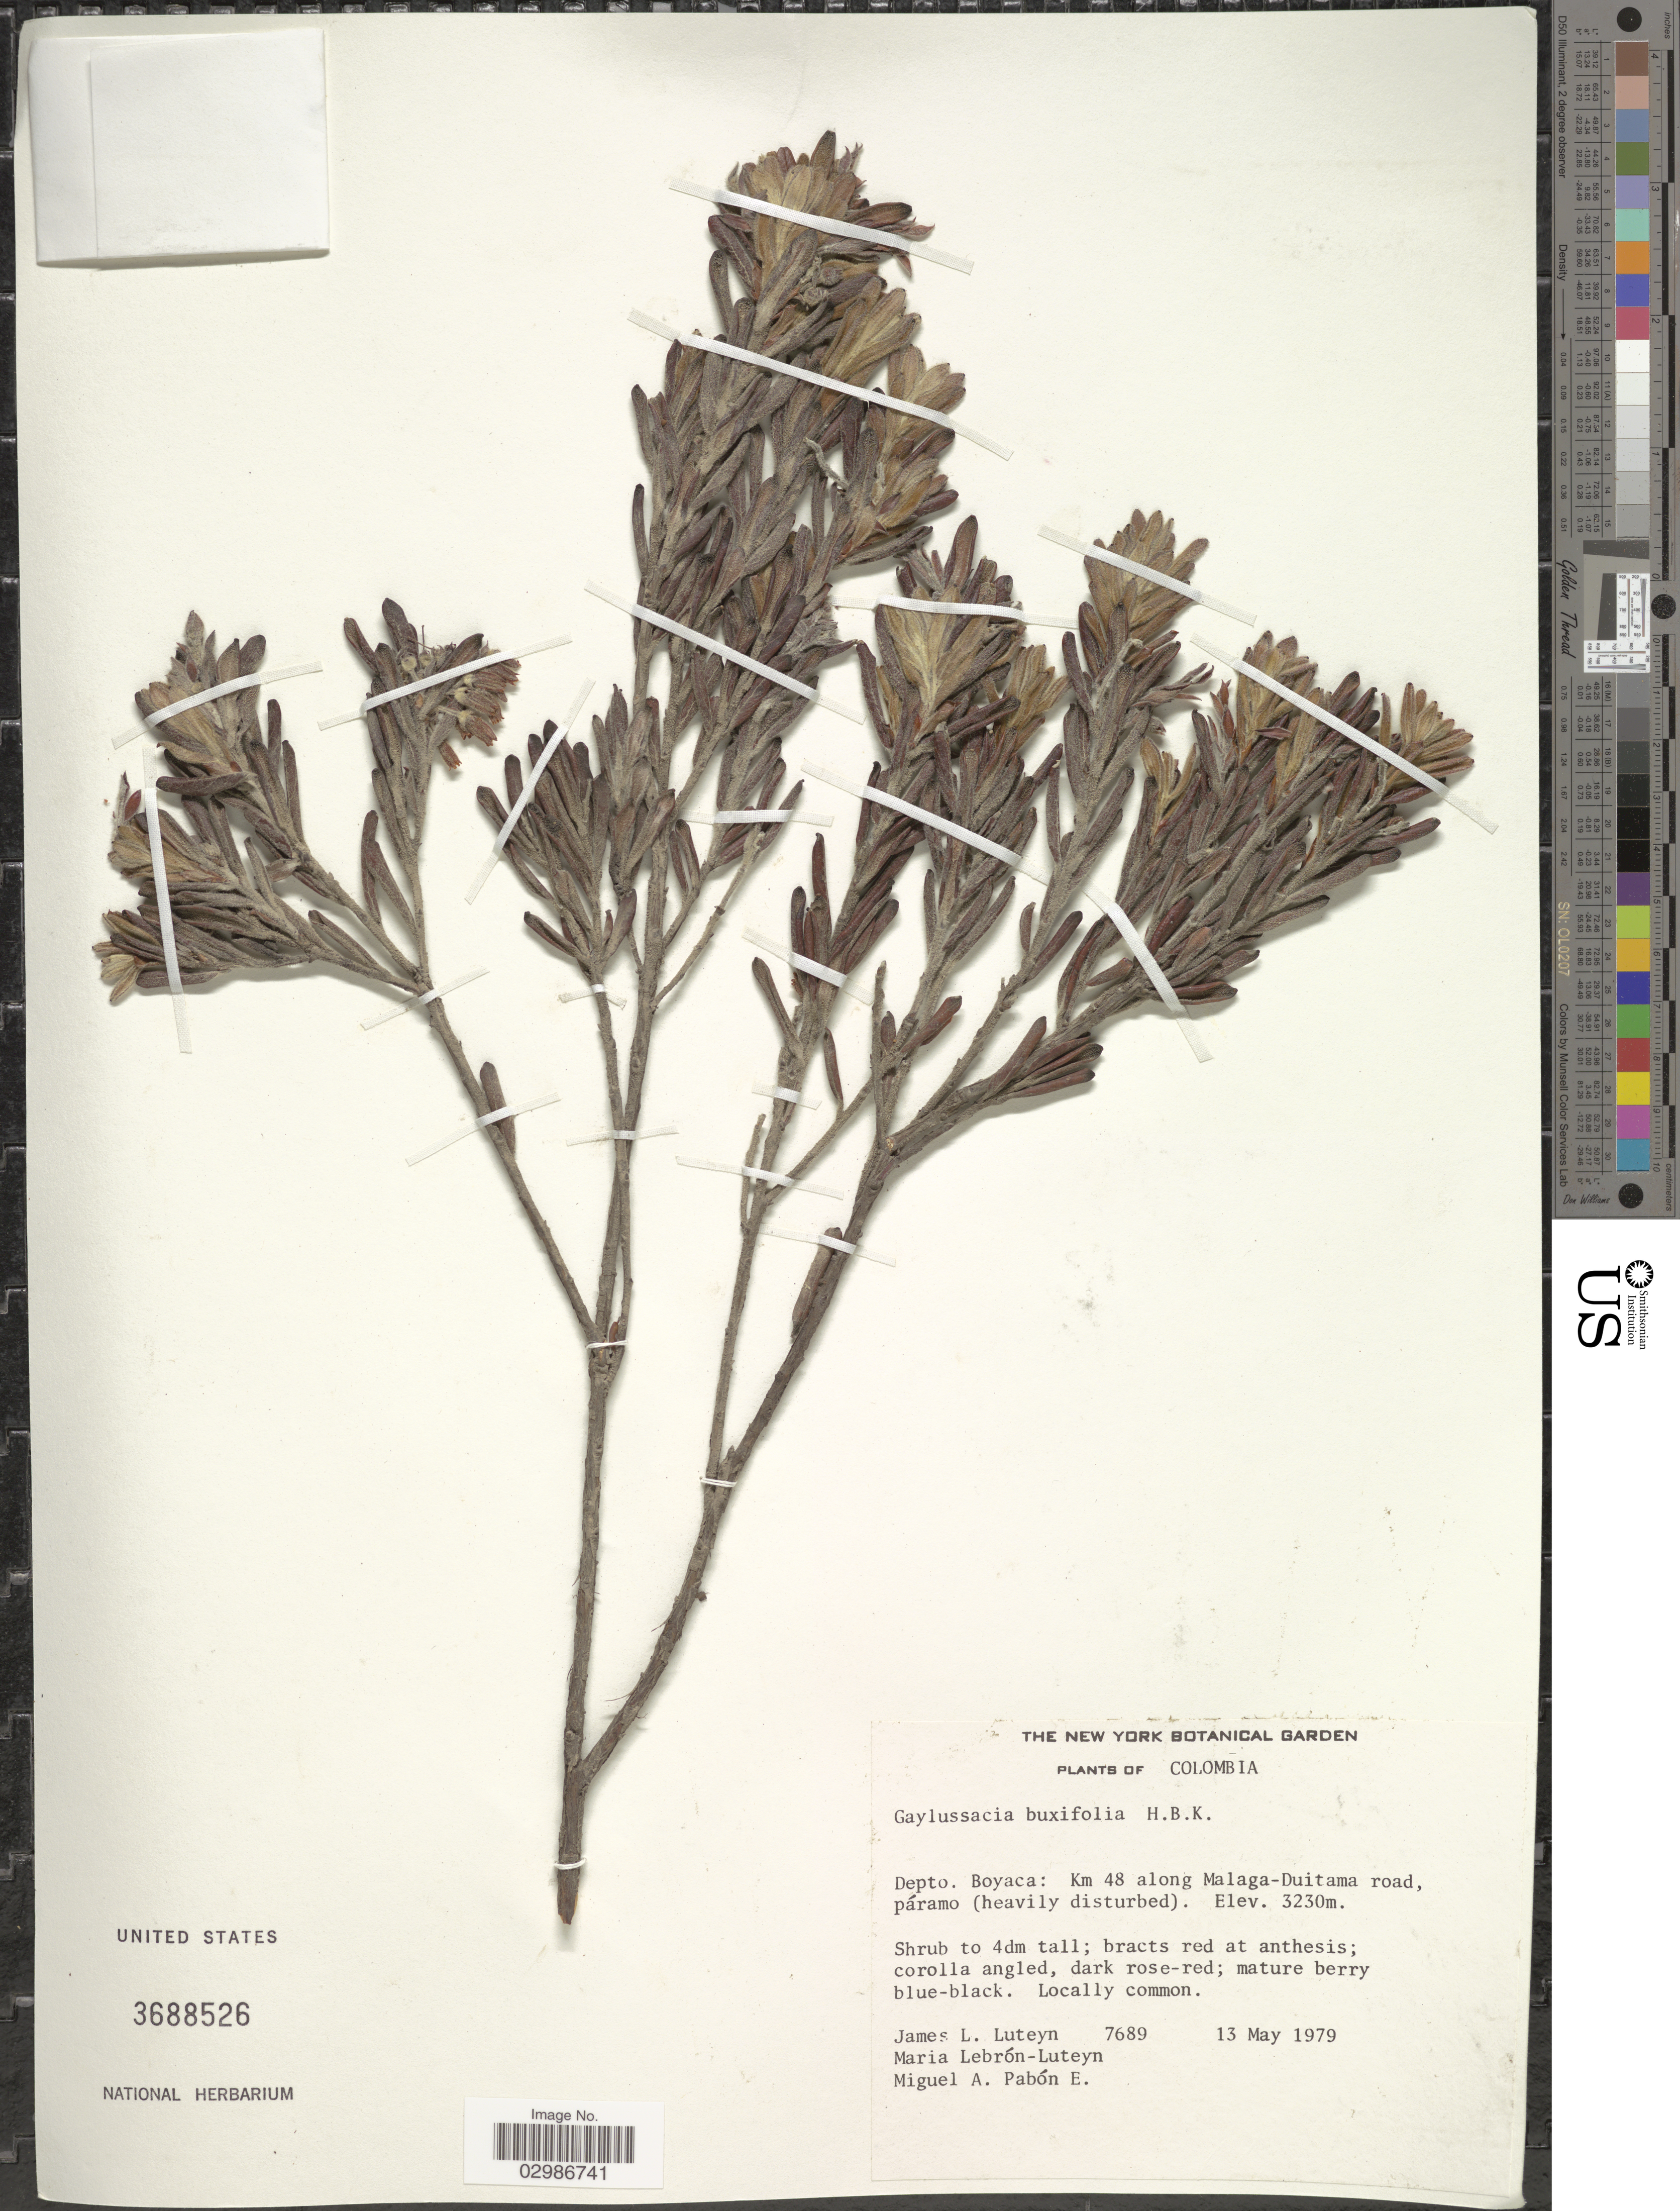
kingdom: Plantae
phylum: Tracheophyta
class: Magnoliopsida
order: Ericales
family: Ericaceae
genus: Gaylussacia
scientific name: Gaylussacia buxifolia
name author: Kunth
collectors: J. Luteyn, M. L. Lebrón-Luteyn & M. A. Pabon E.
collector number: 7689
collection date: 1979-05-13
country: Colombia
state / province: Boyacá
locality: Depto. Boyaca: Km 48 along Malaga-Duitama road.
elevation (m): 3230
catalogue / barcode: US 3688526